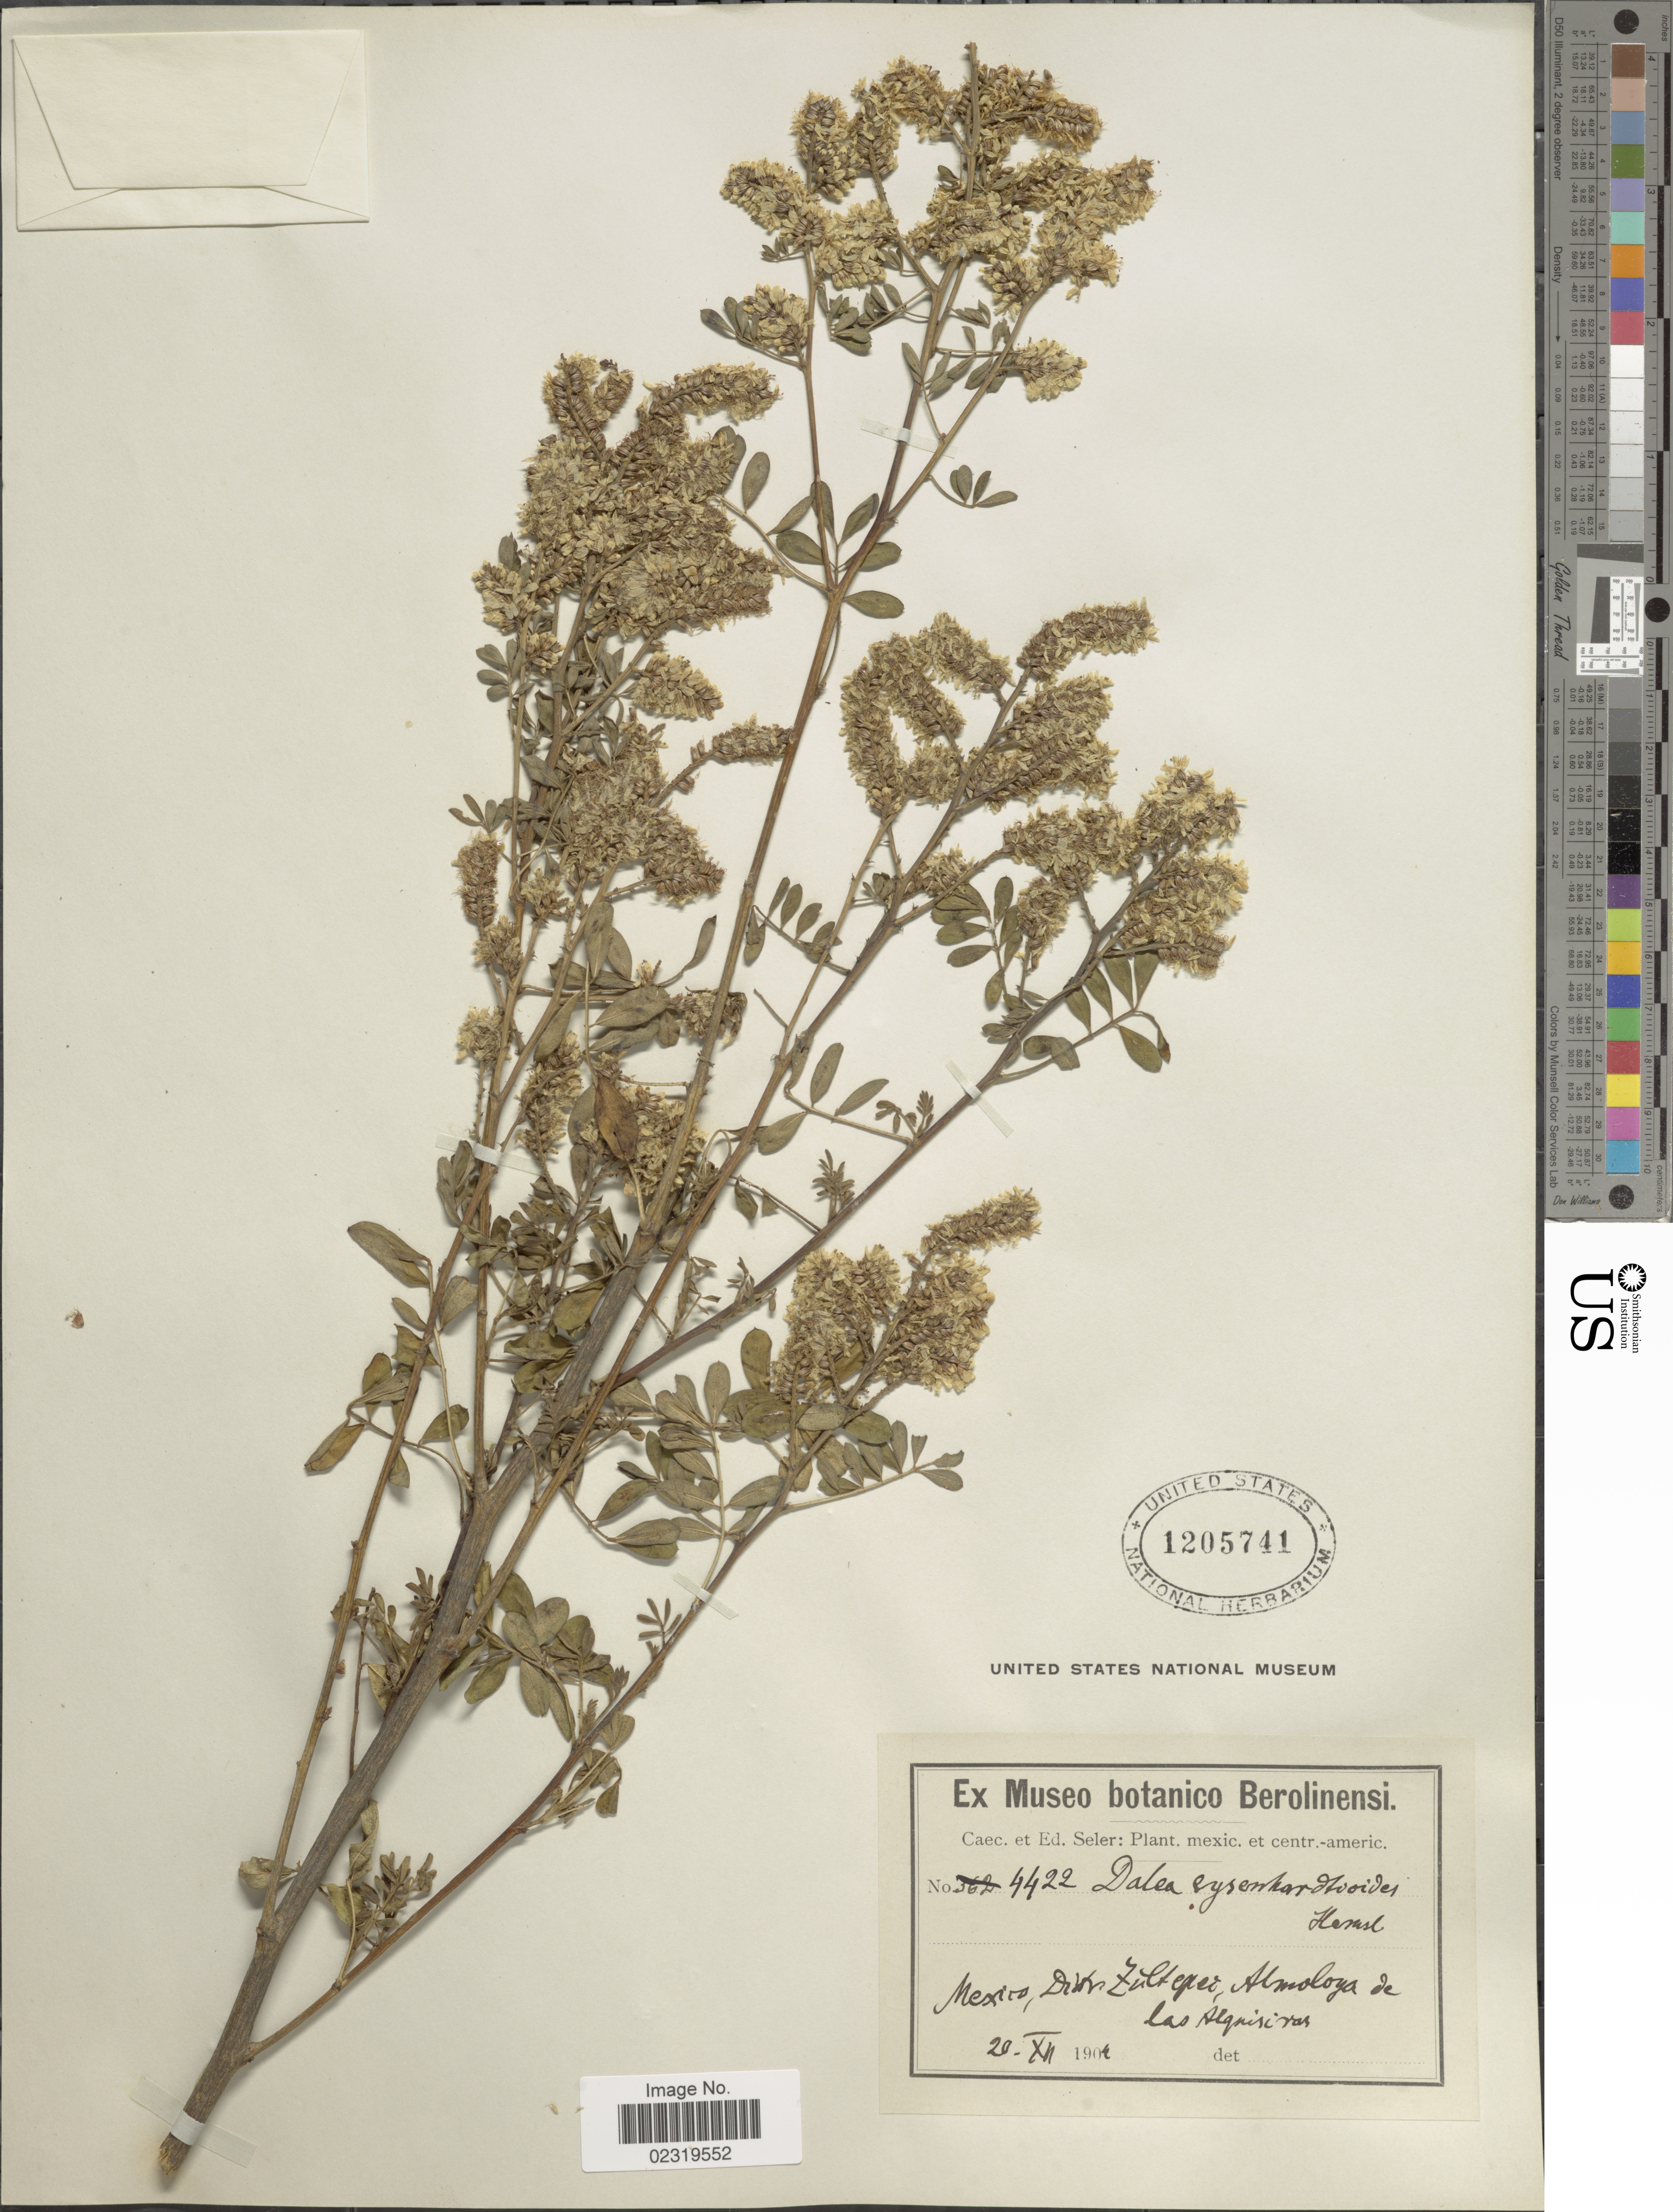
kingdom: Plantae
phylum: Tracheophyta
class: Magnoliopsida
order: Fabales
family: Fabaceae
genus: Dalea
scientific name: Dalea leucostachya var. eysenhardtioides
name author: (Hemsl.) Barneby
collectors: ex Caec. et Ed Seler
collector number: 4422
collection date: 1904-12-20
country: Mexico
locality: Distr Zultepec, Almoloya de las Alquisiras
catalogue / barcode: US 1205741